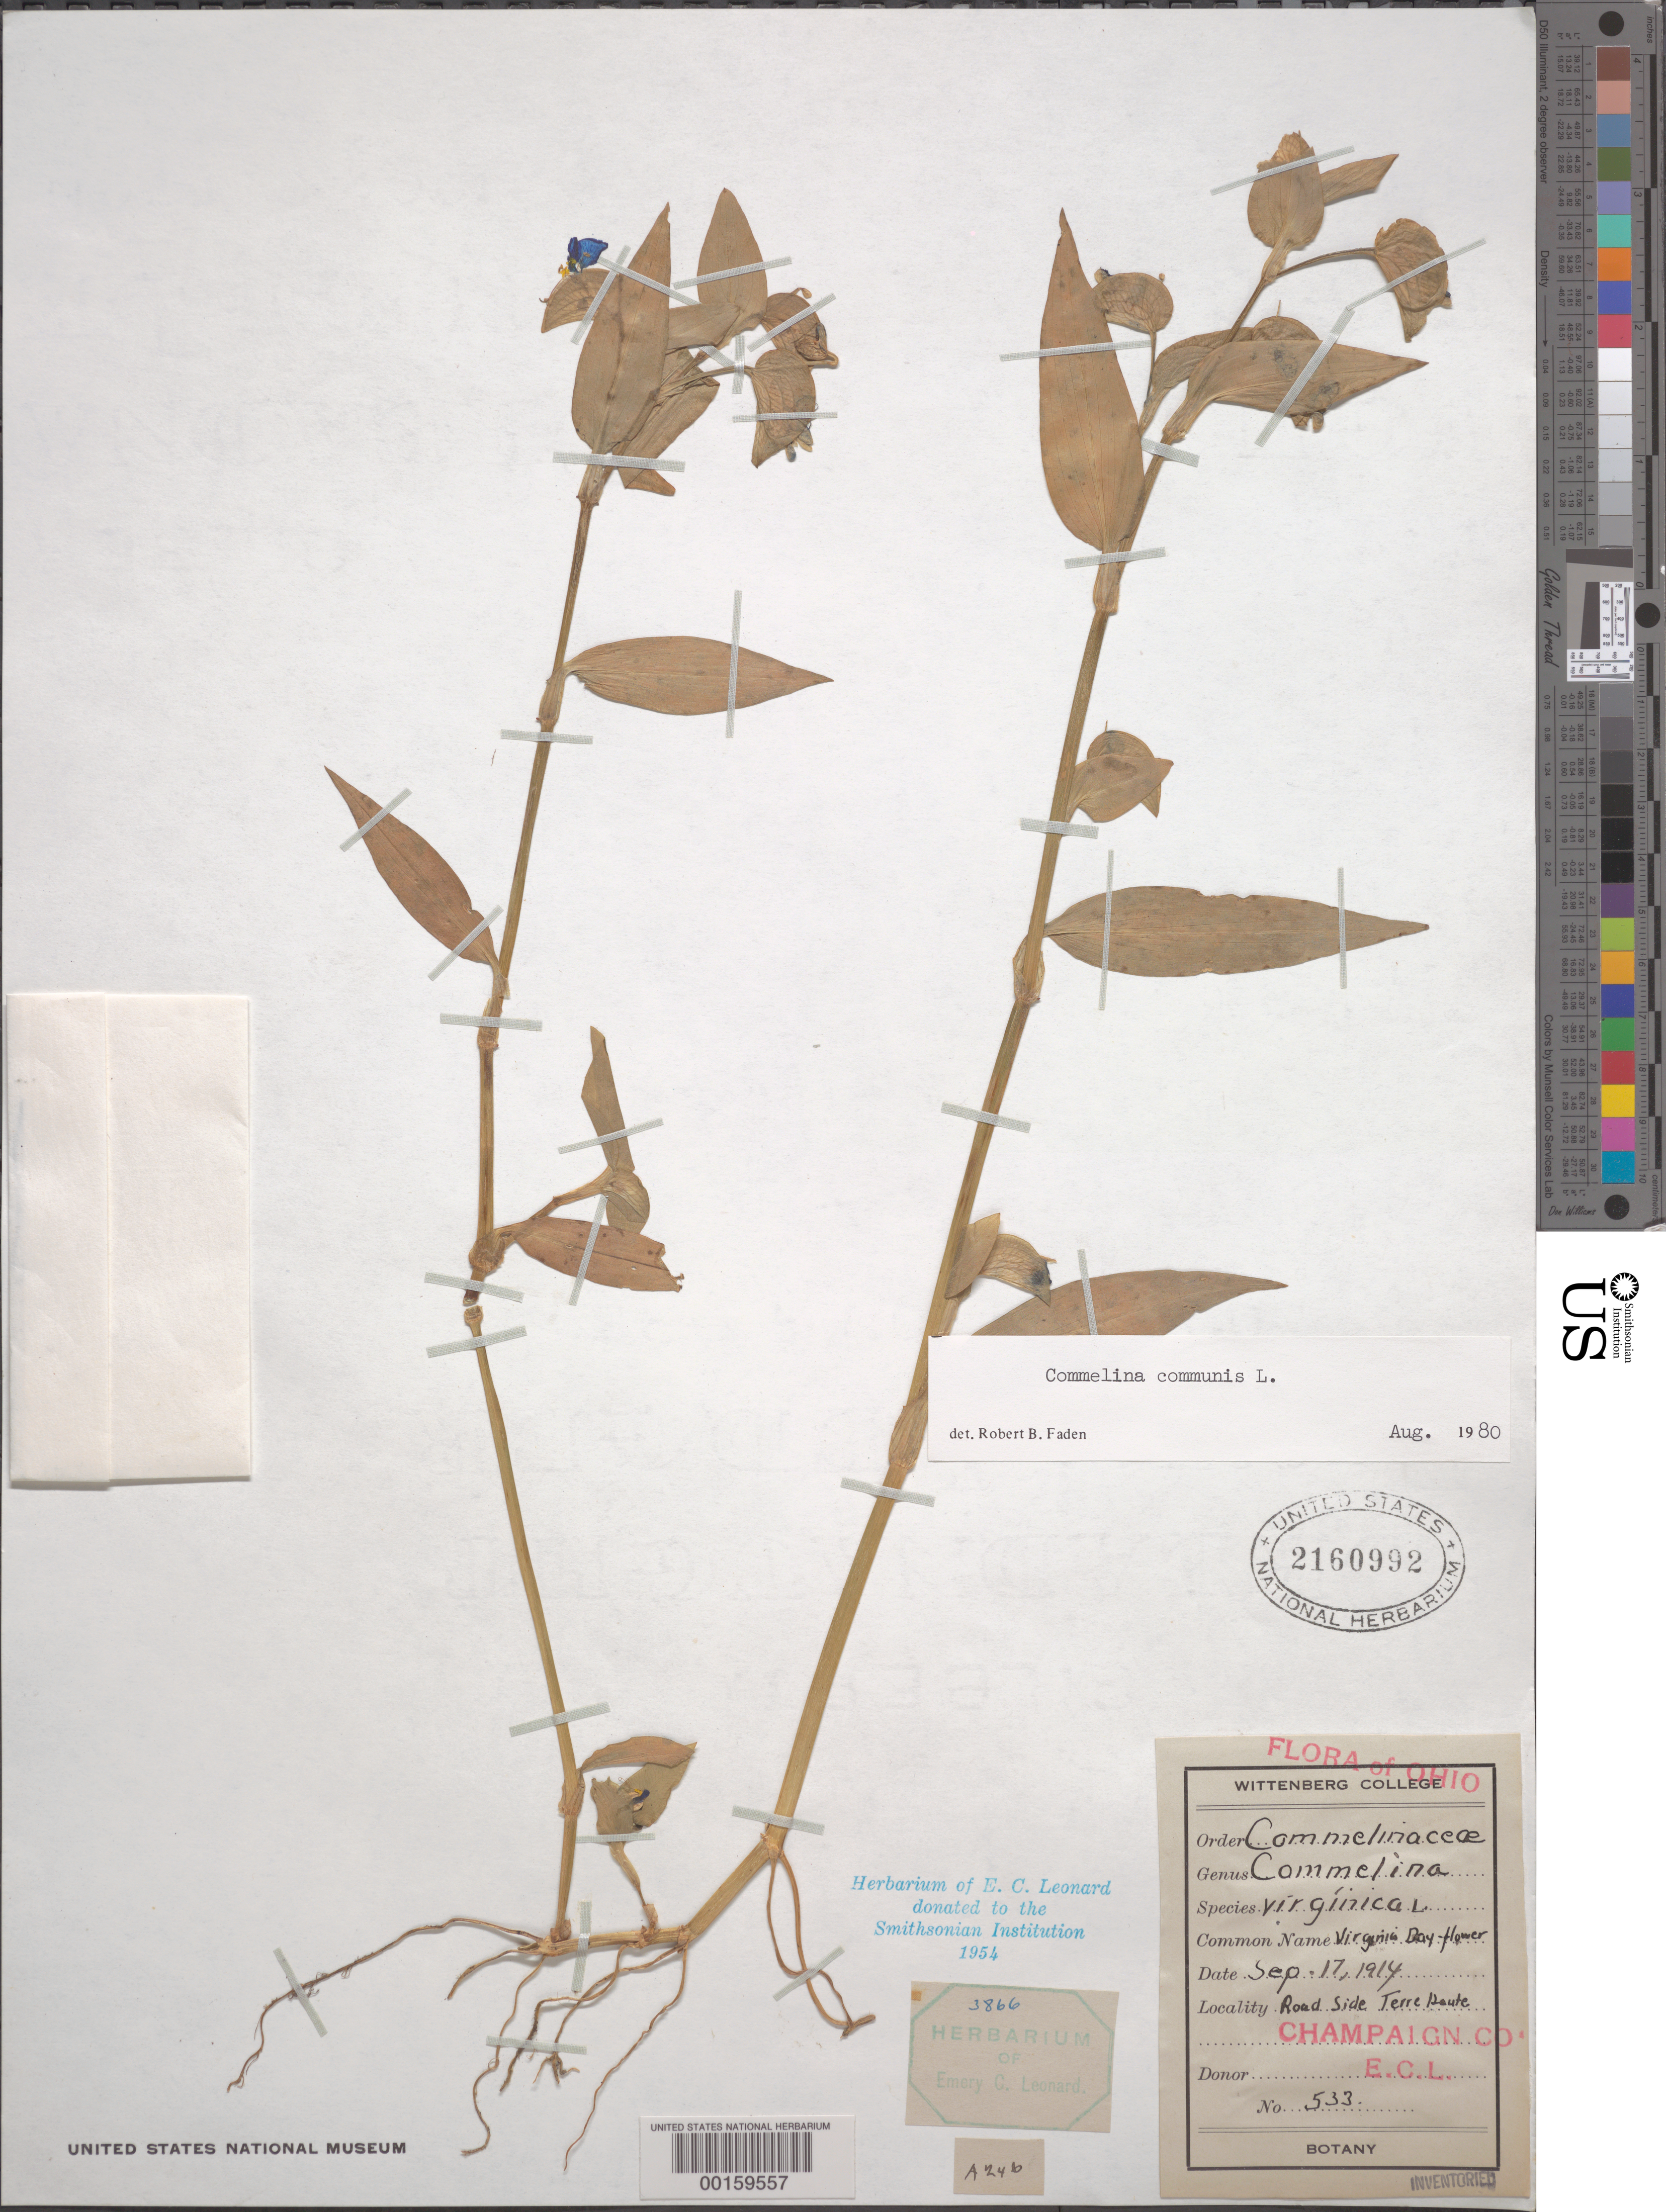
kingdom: Plantae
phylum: Tracheophyta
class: Liliopsida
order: Commelinales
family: Commelinaceae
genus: Commelina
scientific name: Commelina communis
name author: L.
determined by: Faden, Robert B., (US), Smithsonian Institution - National Museum of Natural History (UNITED STATES)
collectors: E. C. Leonard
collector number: A246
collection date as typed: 17 Sep 1914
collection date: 1914-09-17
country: United States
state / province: Ohio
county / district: Champaign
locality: Terre haute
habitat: Roadside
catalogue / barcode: US 2160992